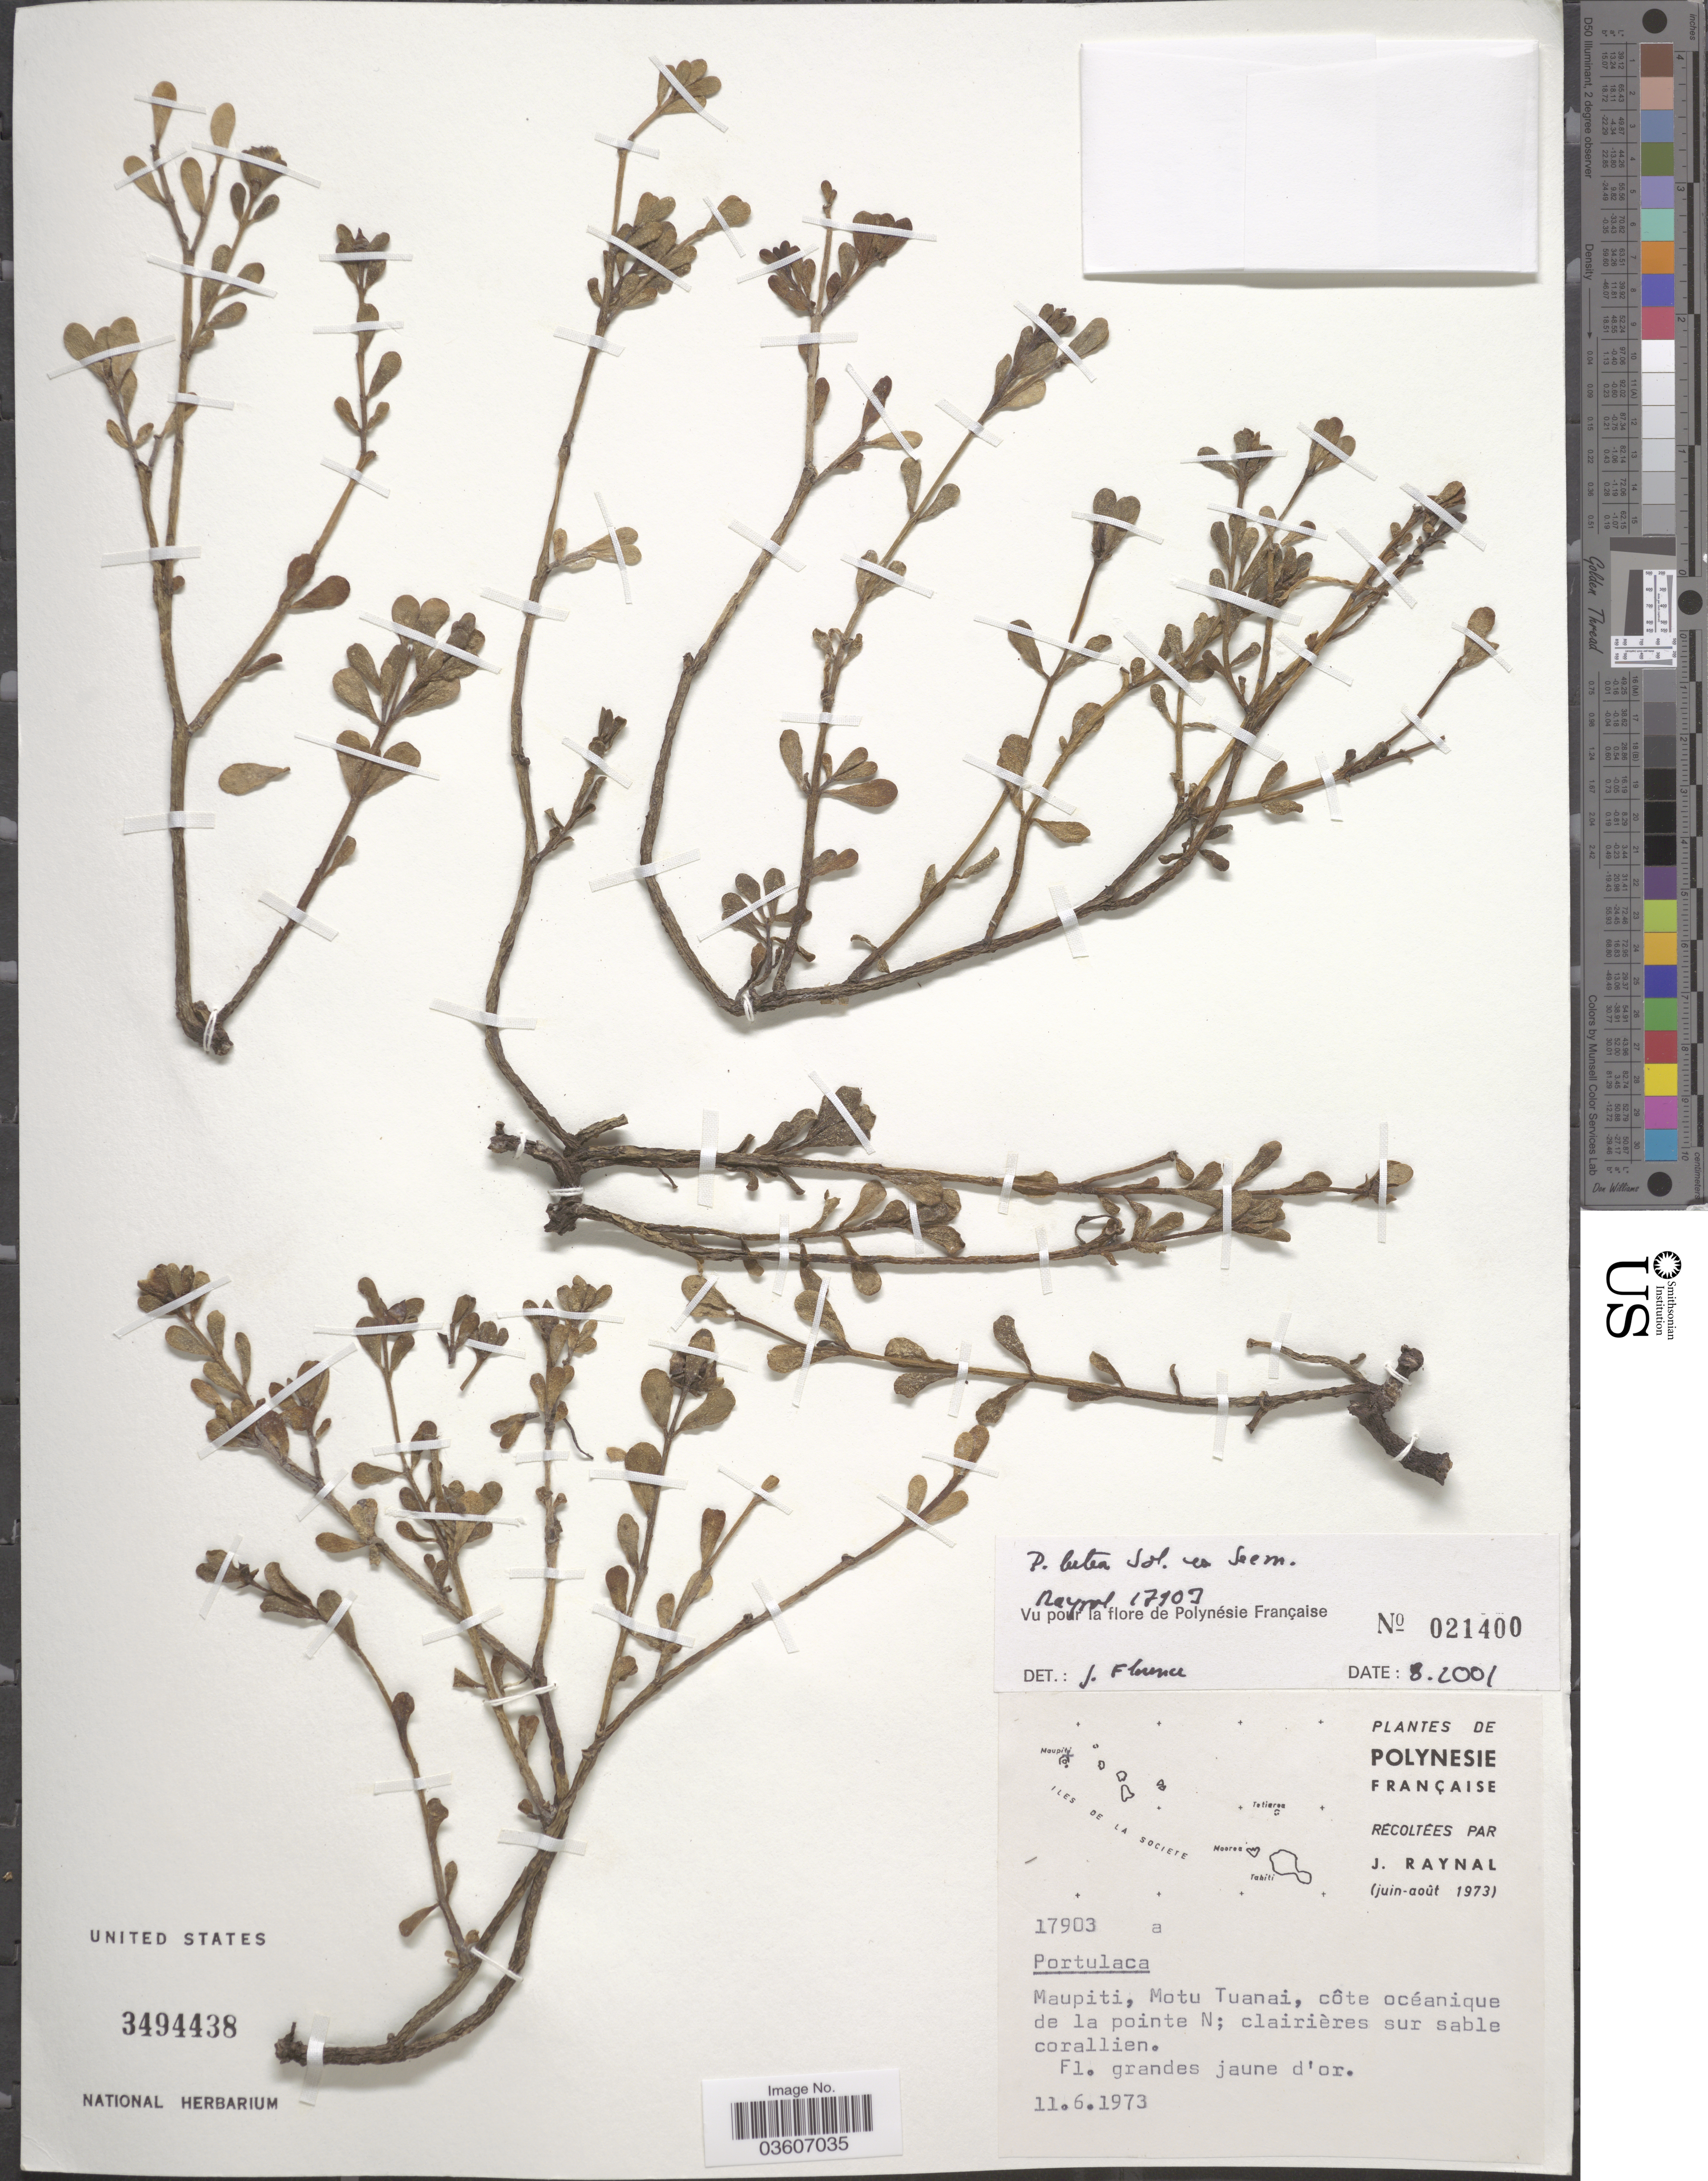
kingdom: Plantae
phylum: Tracheophyta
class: Magnoliopsida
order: Caryophyllales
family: Portulacaceae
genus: Portulaca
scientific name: Portulaca lutea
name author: Sol. ex G. Forst.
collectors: J. Raynal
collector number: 17903a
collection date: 1973-06-11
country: French Polynesia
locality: Polynesie Française. Maupiti, Motu Tuanai, côte océanique de la pointe N.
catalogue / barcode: US 3494438